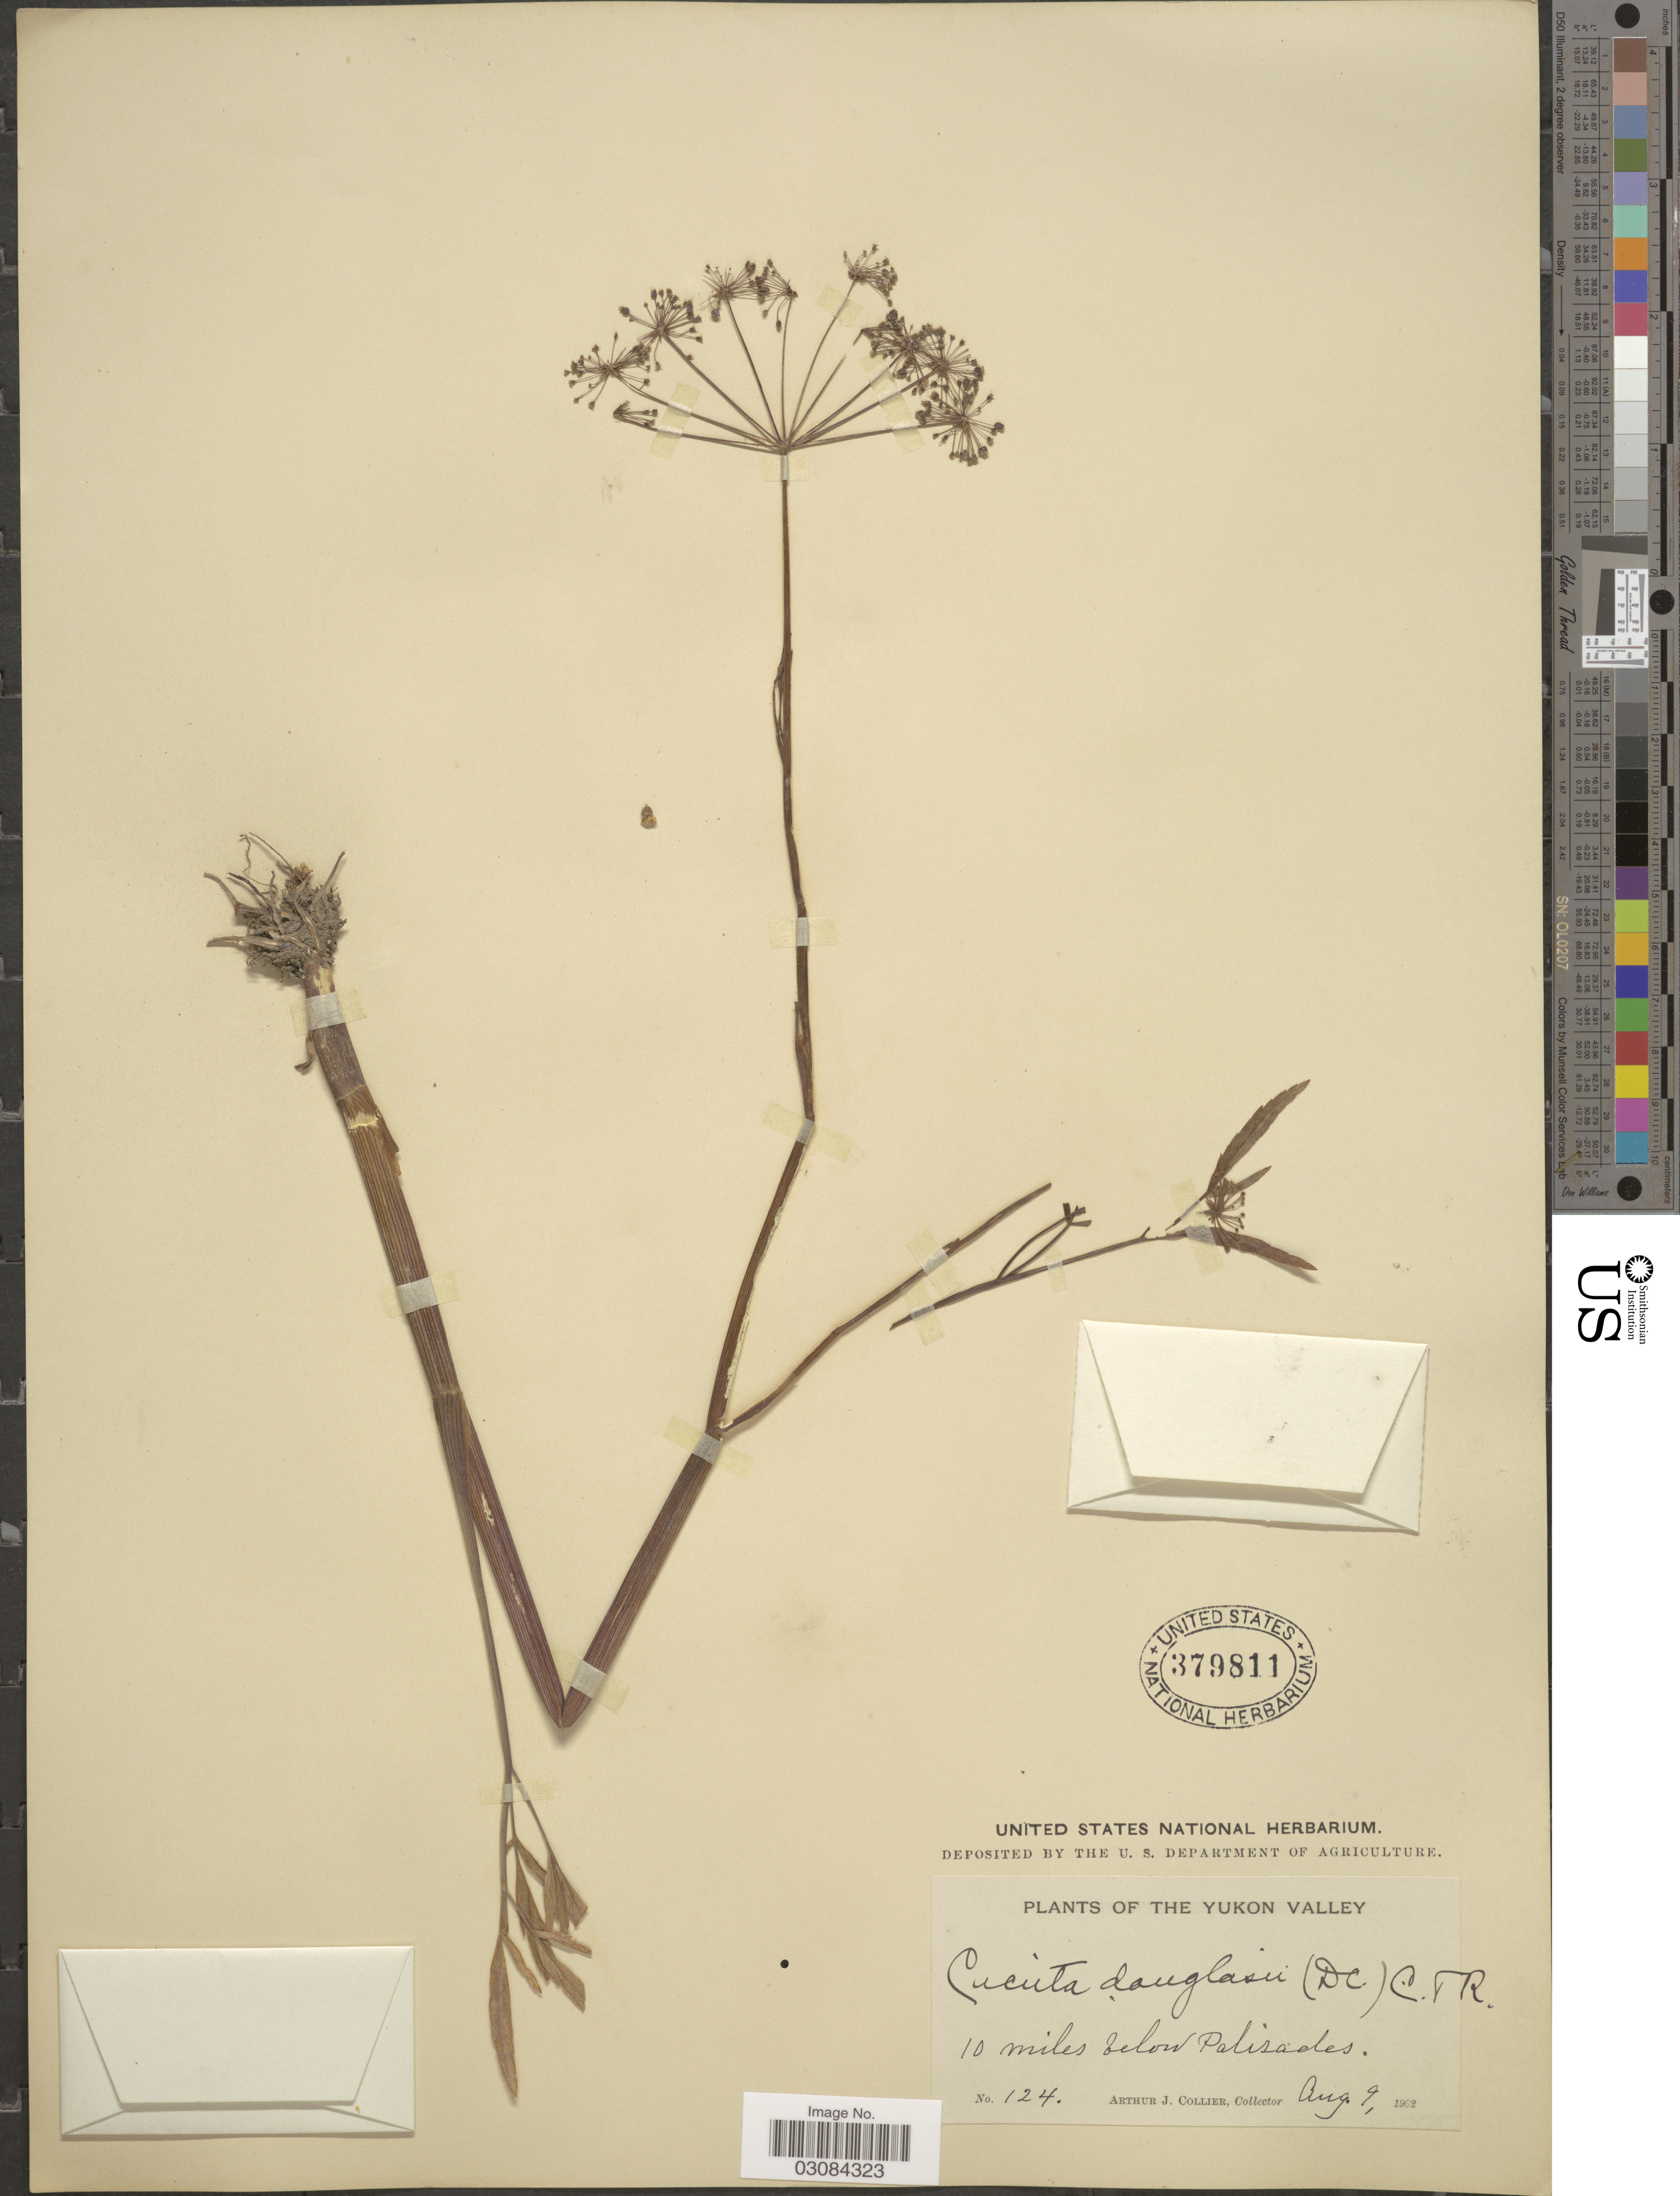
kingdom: Plantae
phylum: Tracheophyta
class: Magnoliopsida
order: Apiales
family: Apiaceae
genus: Cicuta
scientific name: Cicuta mackenzieana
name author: Raup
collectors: A. Collier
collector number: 124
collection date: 1902-08-09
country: Canada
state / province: Yukon Territory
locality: The Yukon Valley. 10 miles below Palisades.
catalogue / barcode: US 379811